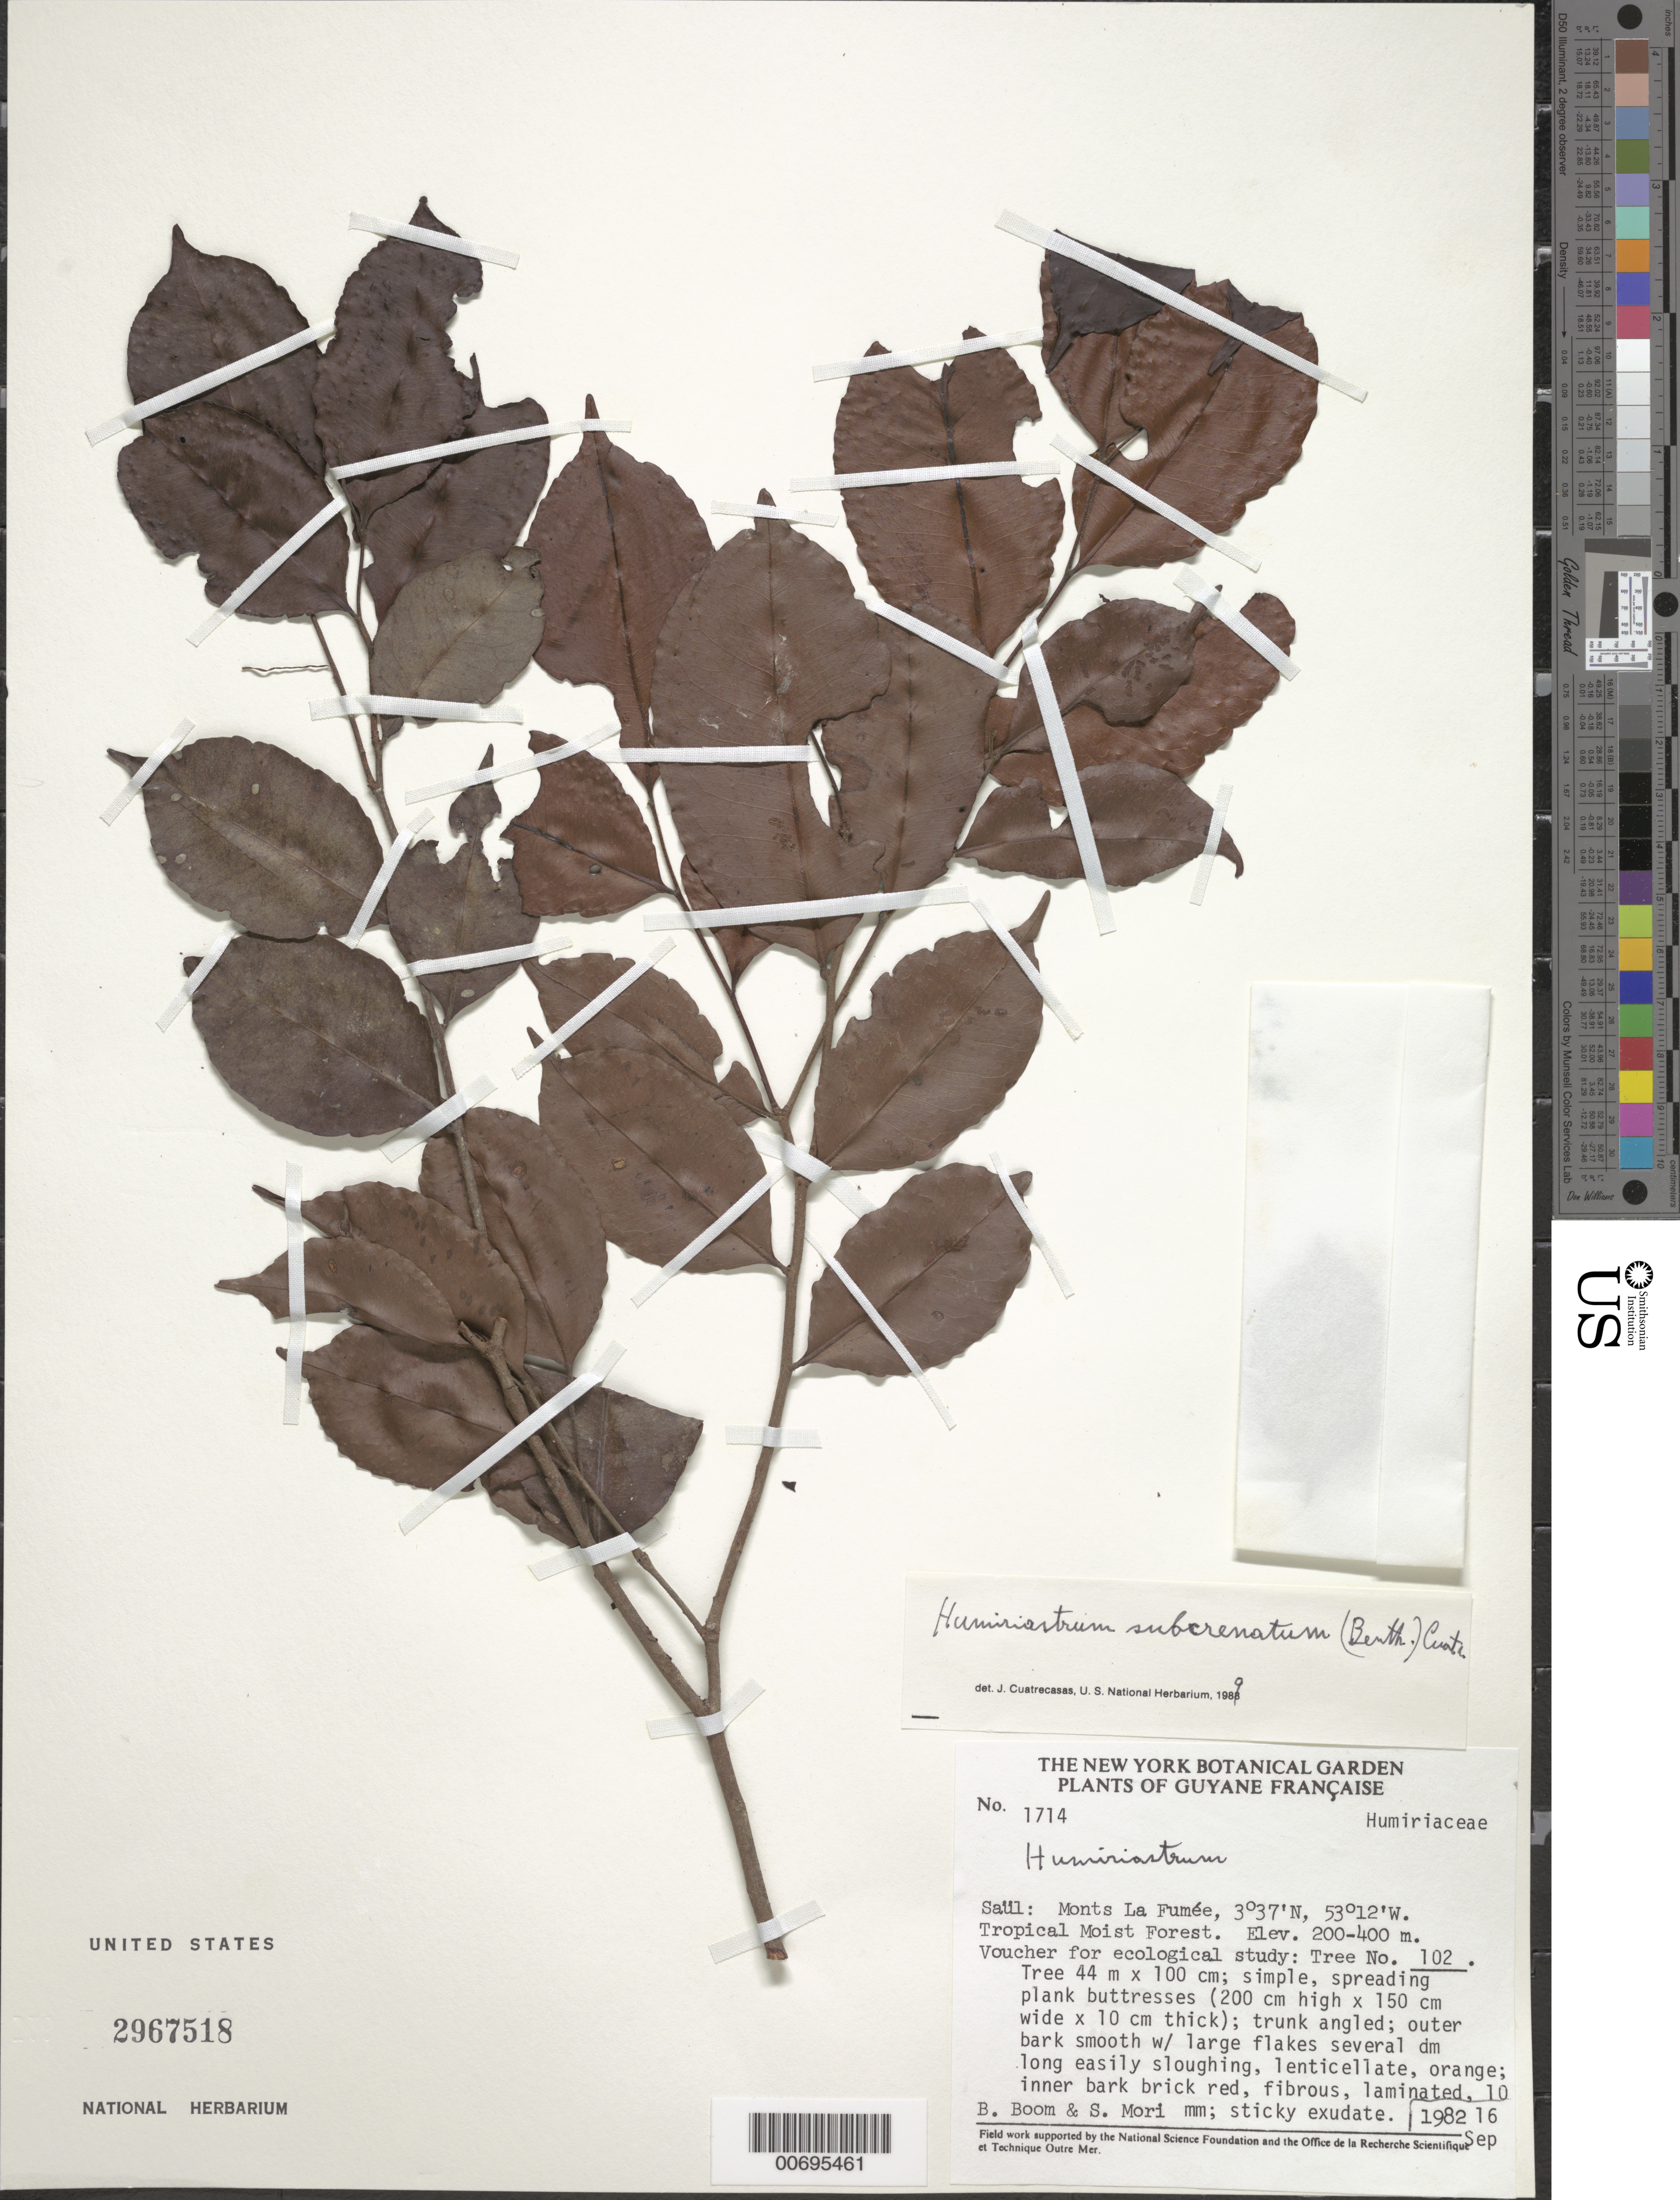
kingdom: Plantae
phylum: Tracheophyta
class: Magnoliopsida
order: Malpighiales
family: Humiriaceae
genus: Humiriastrum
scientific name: Humiriastrum subcrenatum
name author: (Benth.) Cuatrec.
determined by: Cuatrecasas, J.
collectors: B. M. Boom & S. Mori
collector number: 1714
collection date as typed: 16-Sep-82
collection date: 1982-09-16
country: French Guiana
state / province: Saint-Laurent-du-Maroni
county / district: Saül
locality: Saül, Monts La Fumée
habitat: Tropical moist forest; tree no. 102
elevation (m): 200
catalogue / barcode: US 2967518